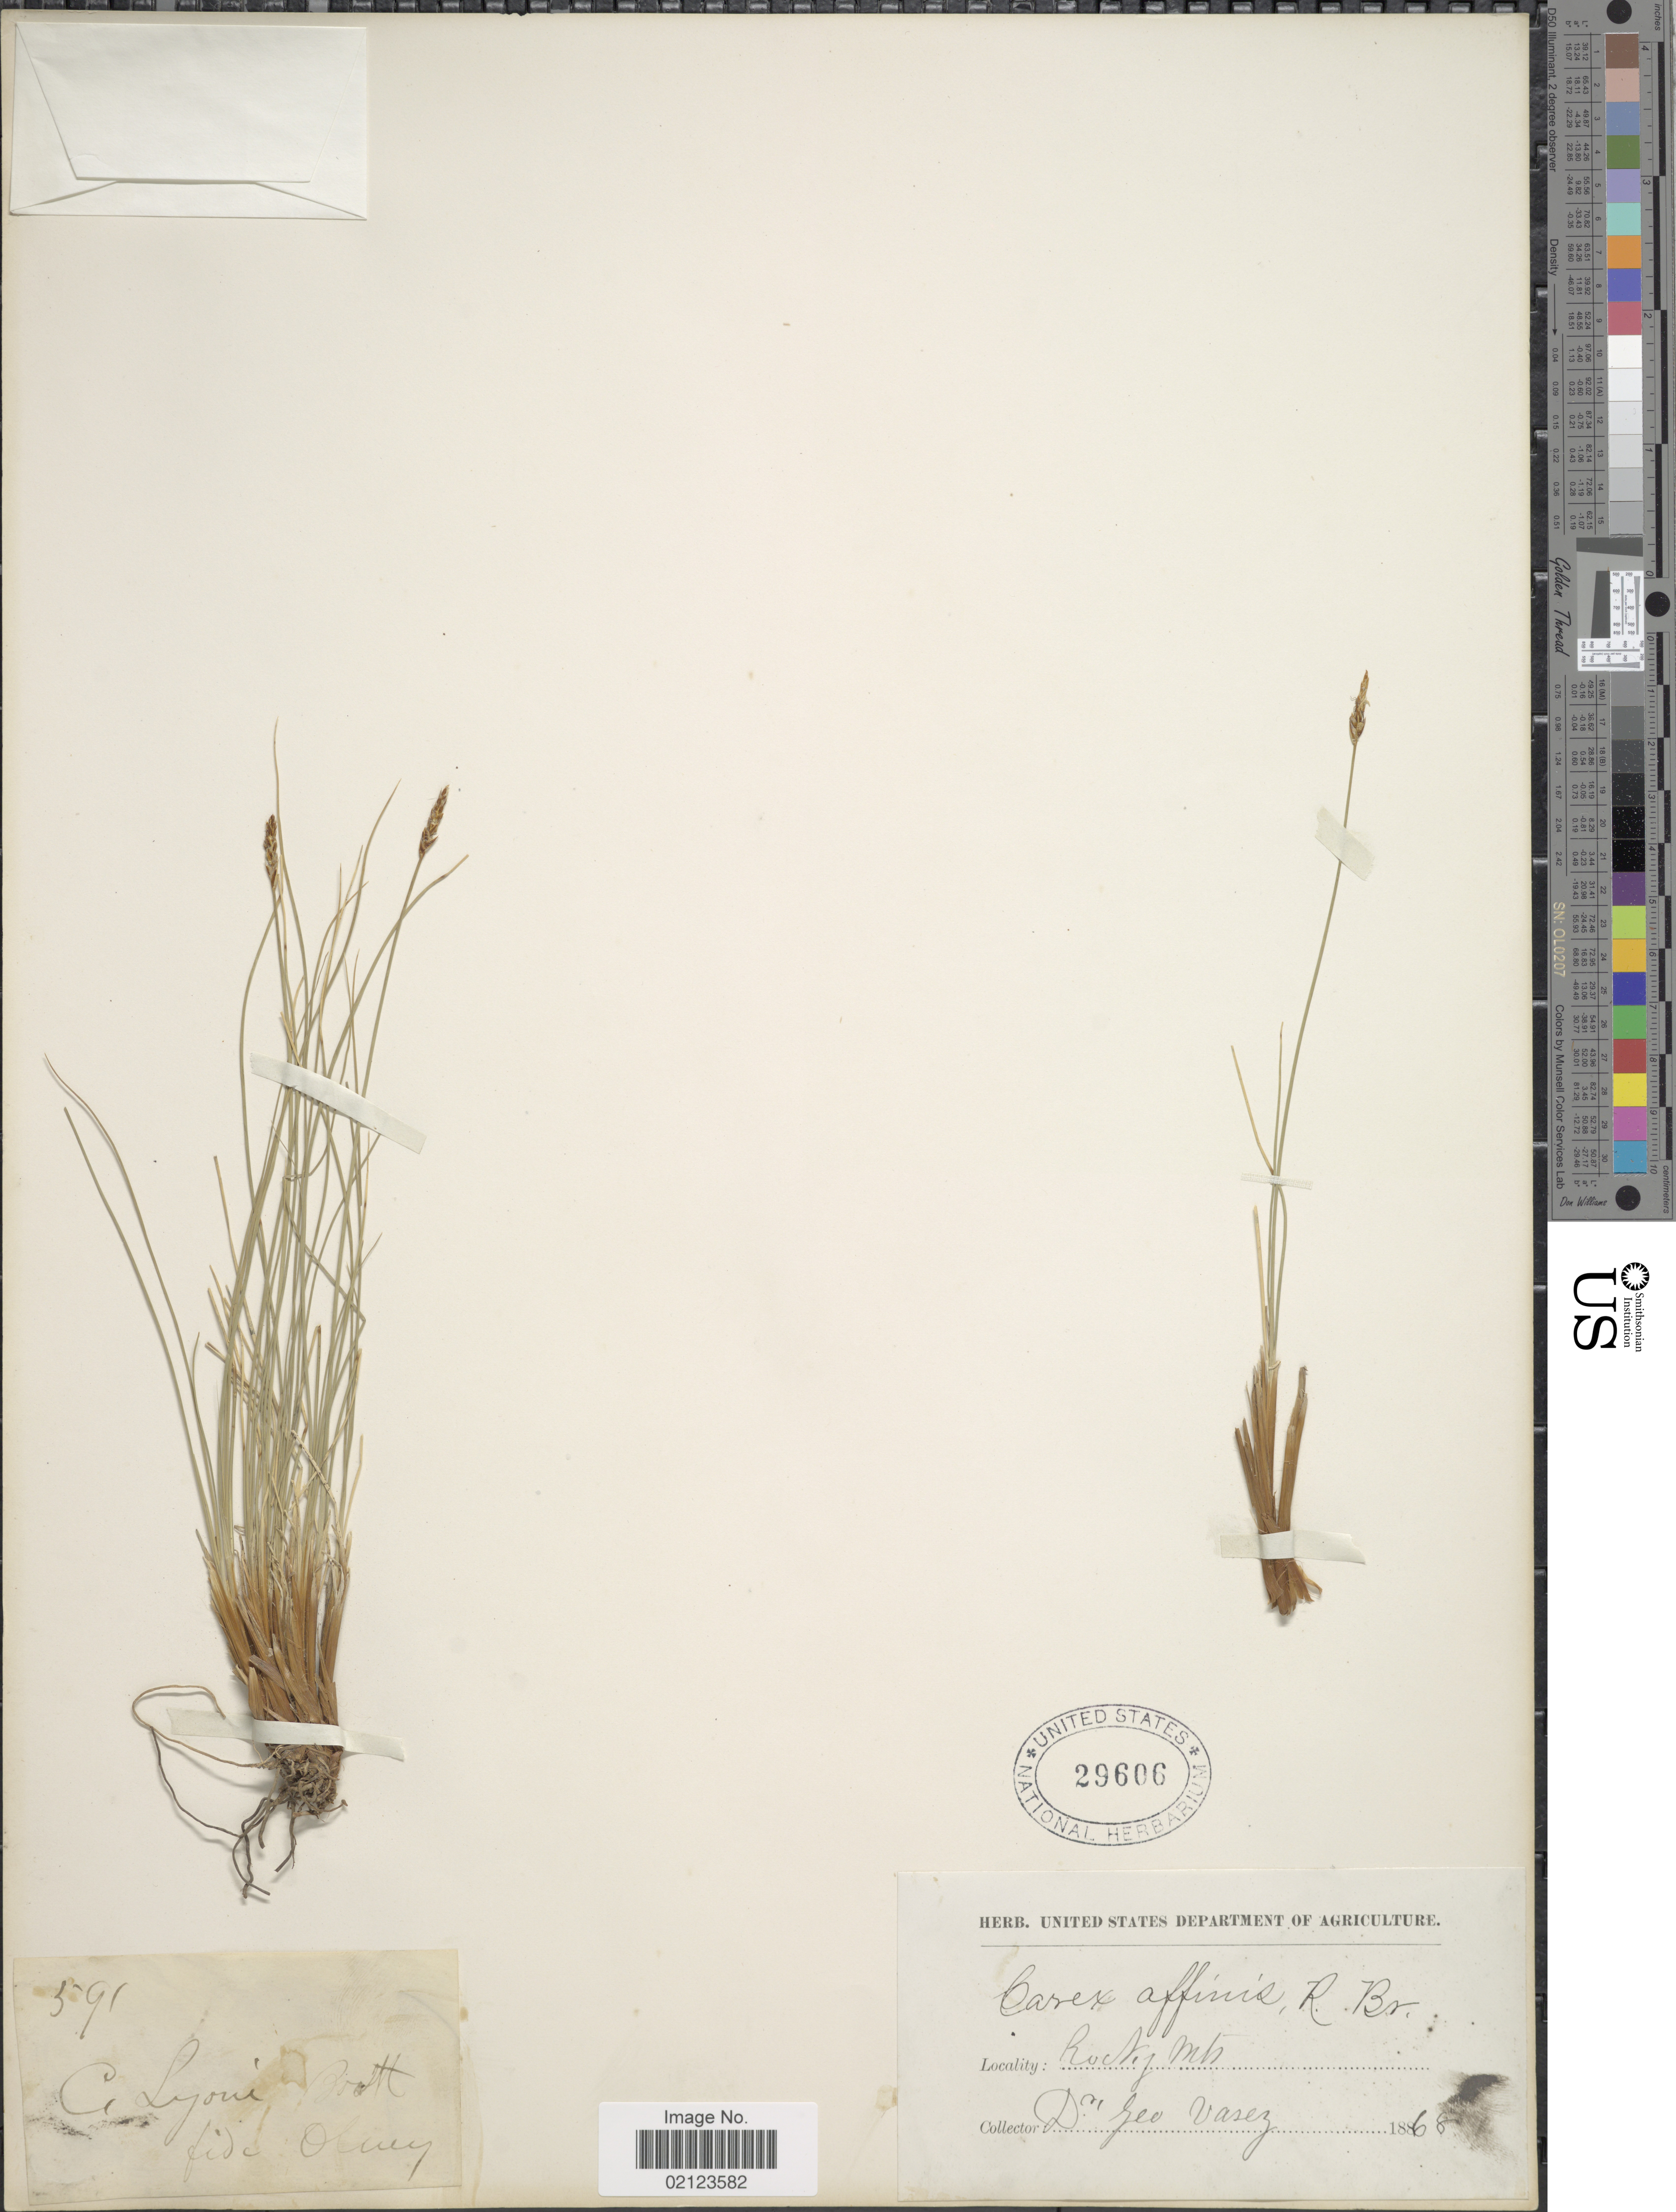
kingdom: Plantae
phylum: Tracheophyta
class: Liliopsida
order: Poales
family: Cyperaceae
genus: Carex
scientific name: Carex elynoides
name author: Holm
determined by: Strong, Mark T., (BOT), Smithsonian Institution - National Museum of Natural History (UNITED STATES)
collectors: G. Vasey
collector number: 591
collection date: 1868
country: United States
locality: Rocky Mts.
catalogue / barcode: US 29606